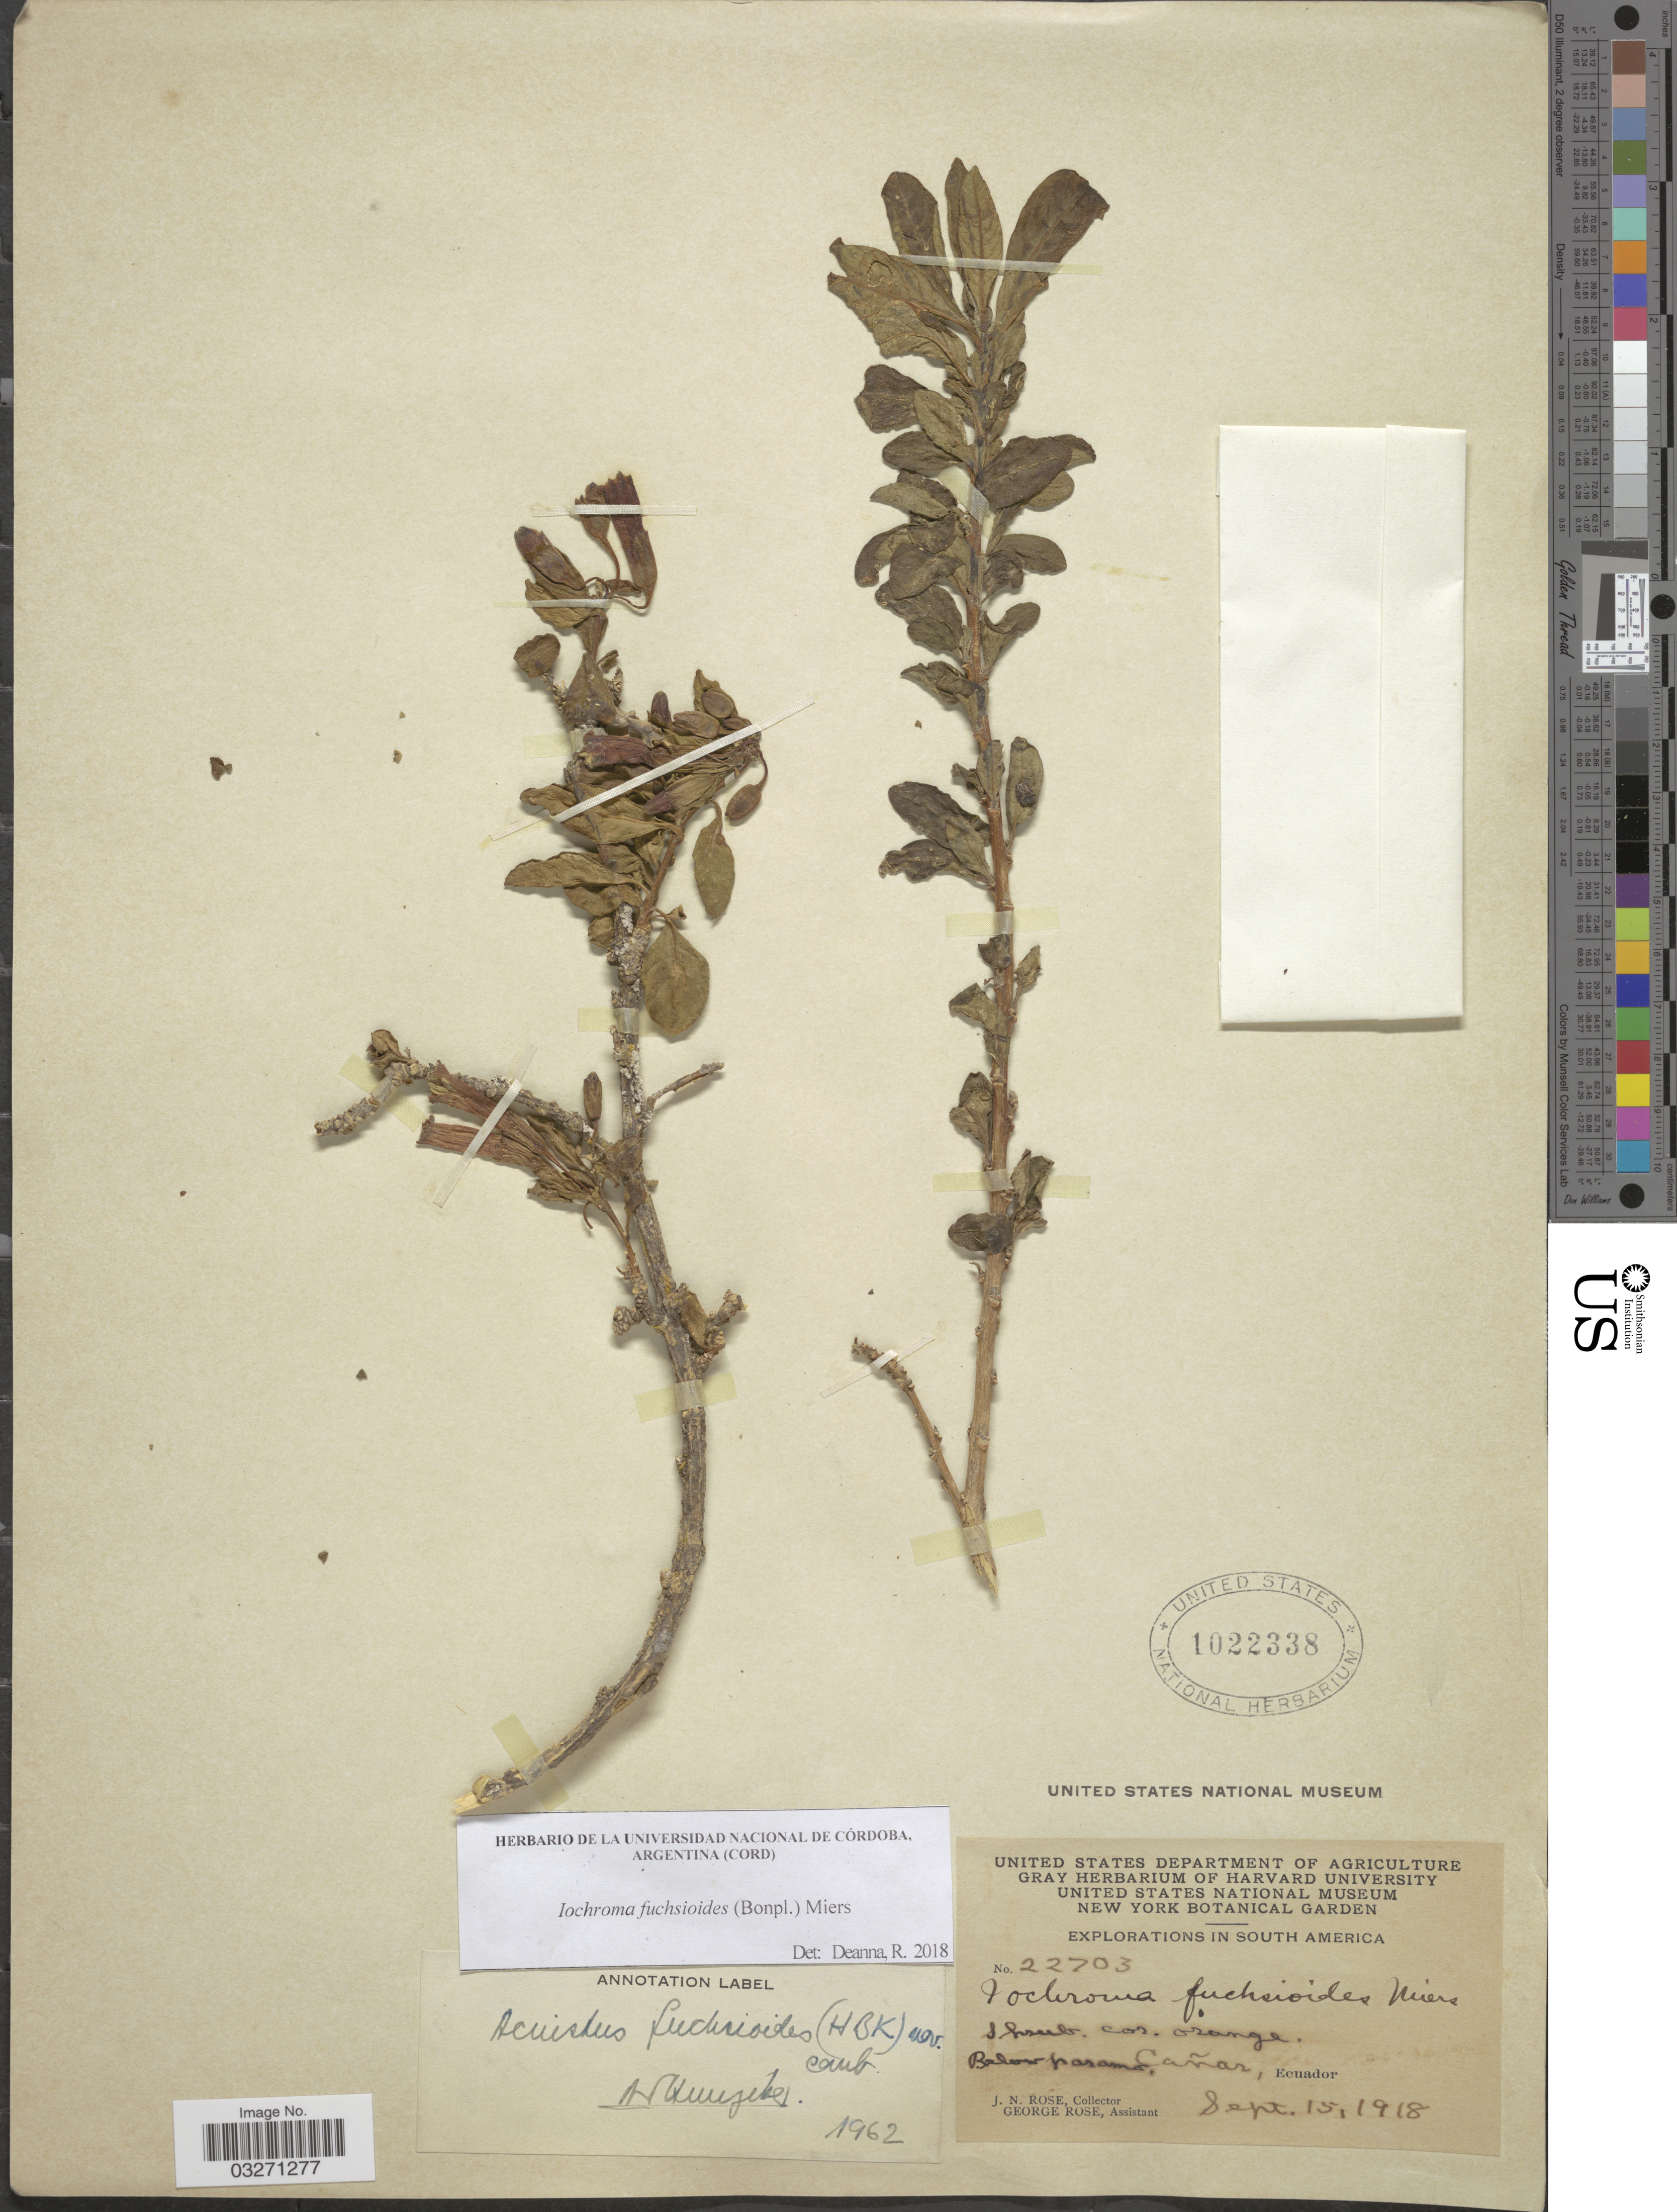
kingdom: Plantae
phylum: Tracheophyta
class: Magnoliopsida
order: Solanales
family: Solanaceae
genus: Iochroma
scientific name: Iochroma fuchsioides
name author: (Bonpl.) Miers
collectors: J. N. Rose & G. Rose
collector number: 22703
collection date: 1918-09-15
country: Ecuador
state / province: Cañar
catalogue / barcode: US 1022338